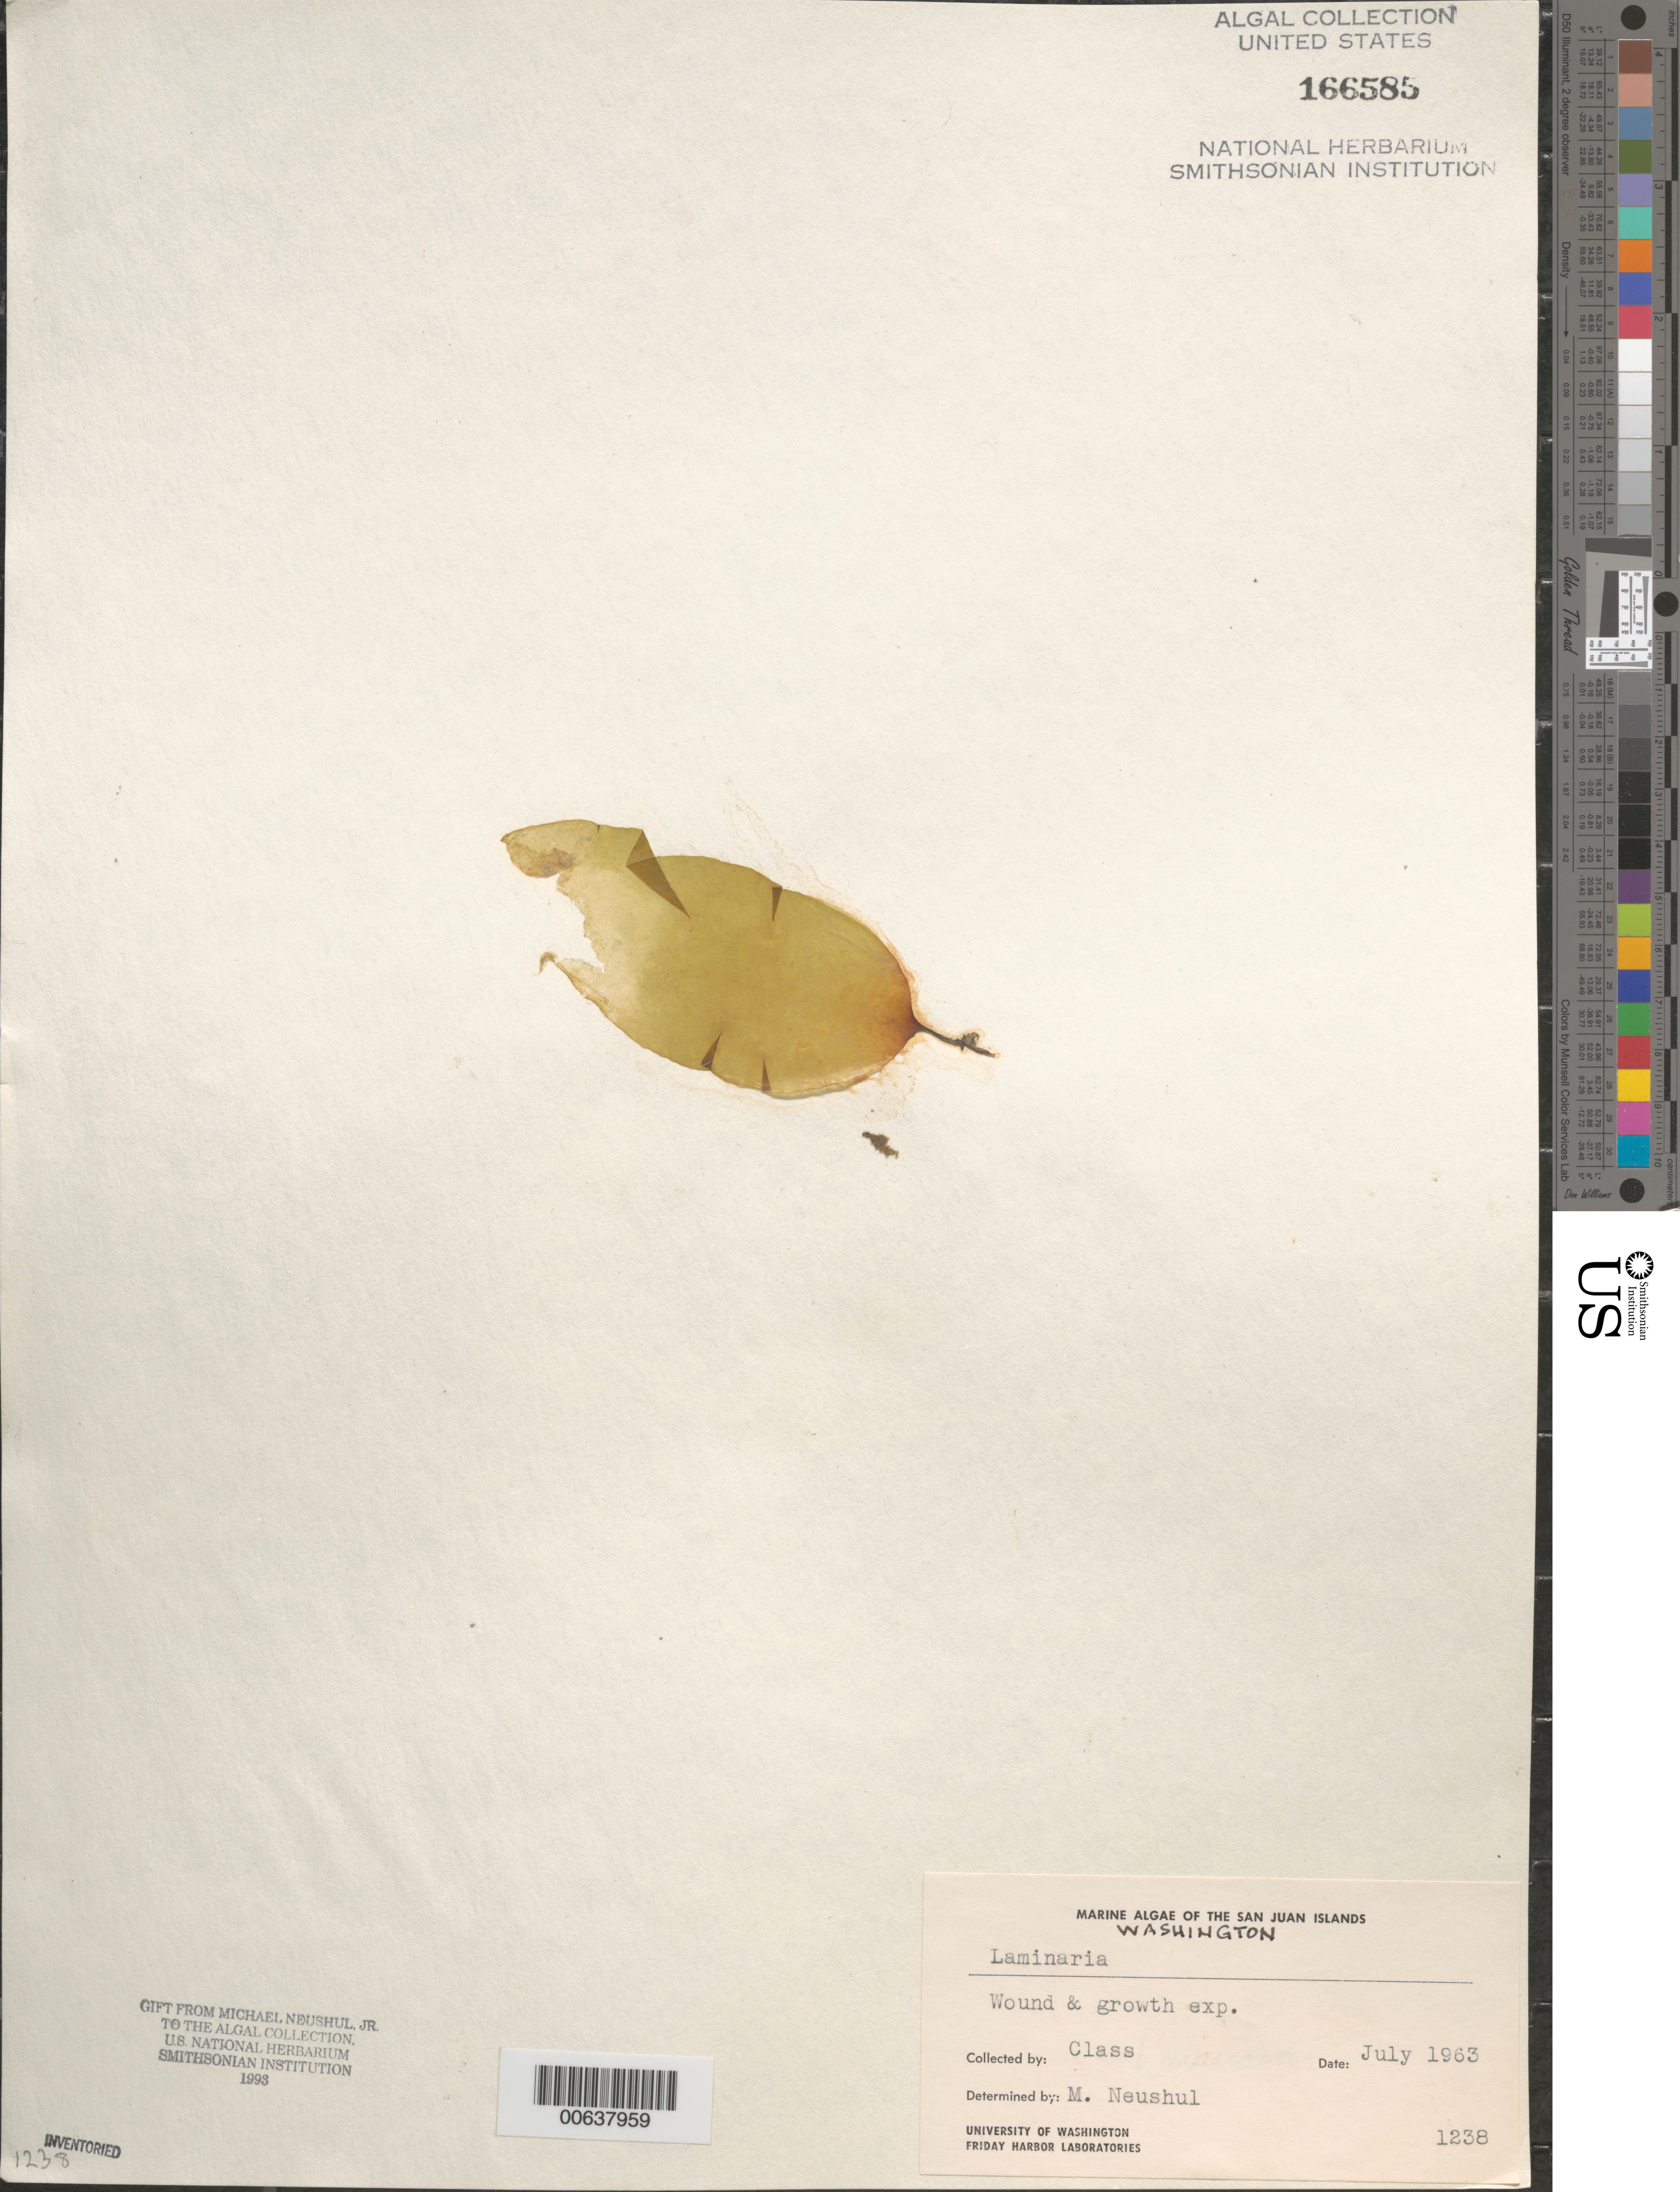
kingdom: Chromista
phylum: Ochrophyta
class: Phaeophyceae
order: Laminariales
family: Laminariaceae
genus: Laminaria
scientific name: Laminaria sp.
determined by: Neushul, M.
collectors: Students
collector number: Neushul 1238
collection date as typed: Jul 1963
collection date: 1963-07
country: United States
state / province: Washington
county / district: San Juan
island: San Juan Islands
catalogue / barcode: US 166585